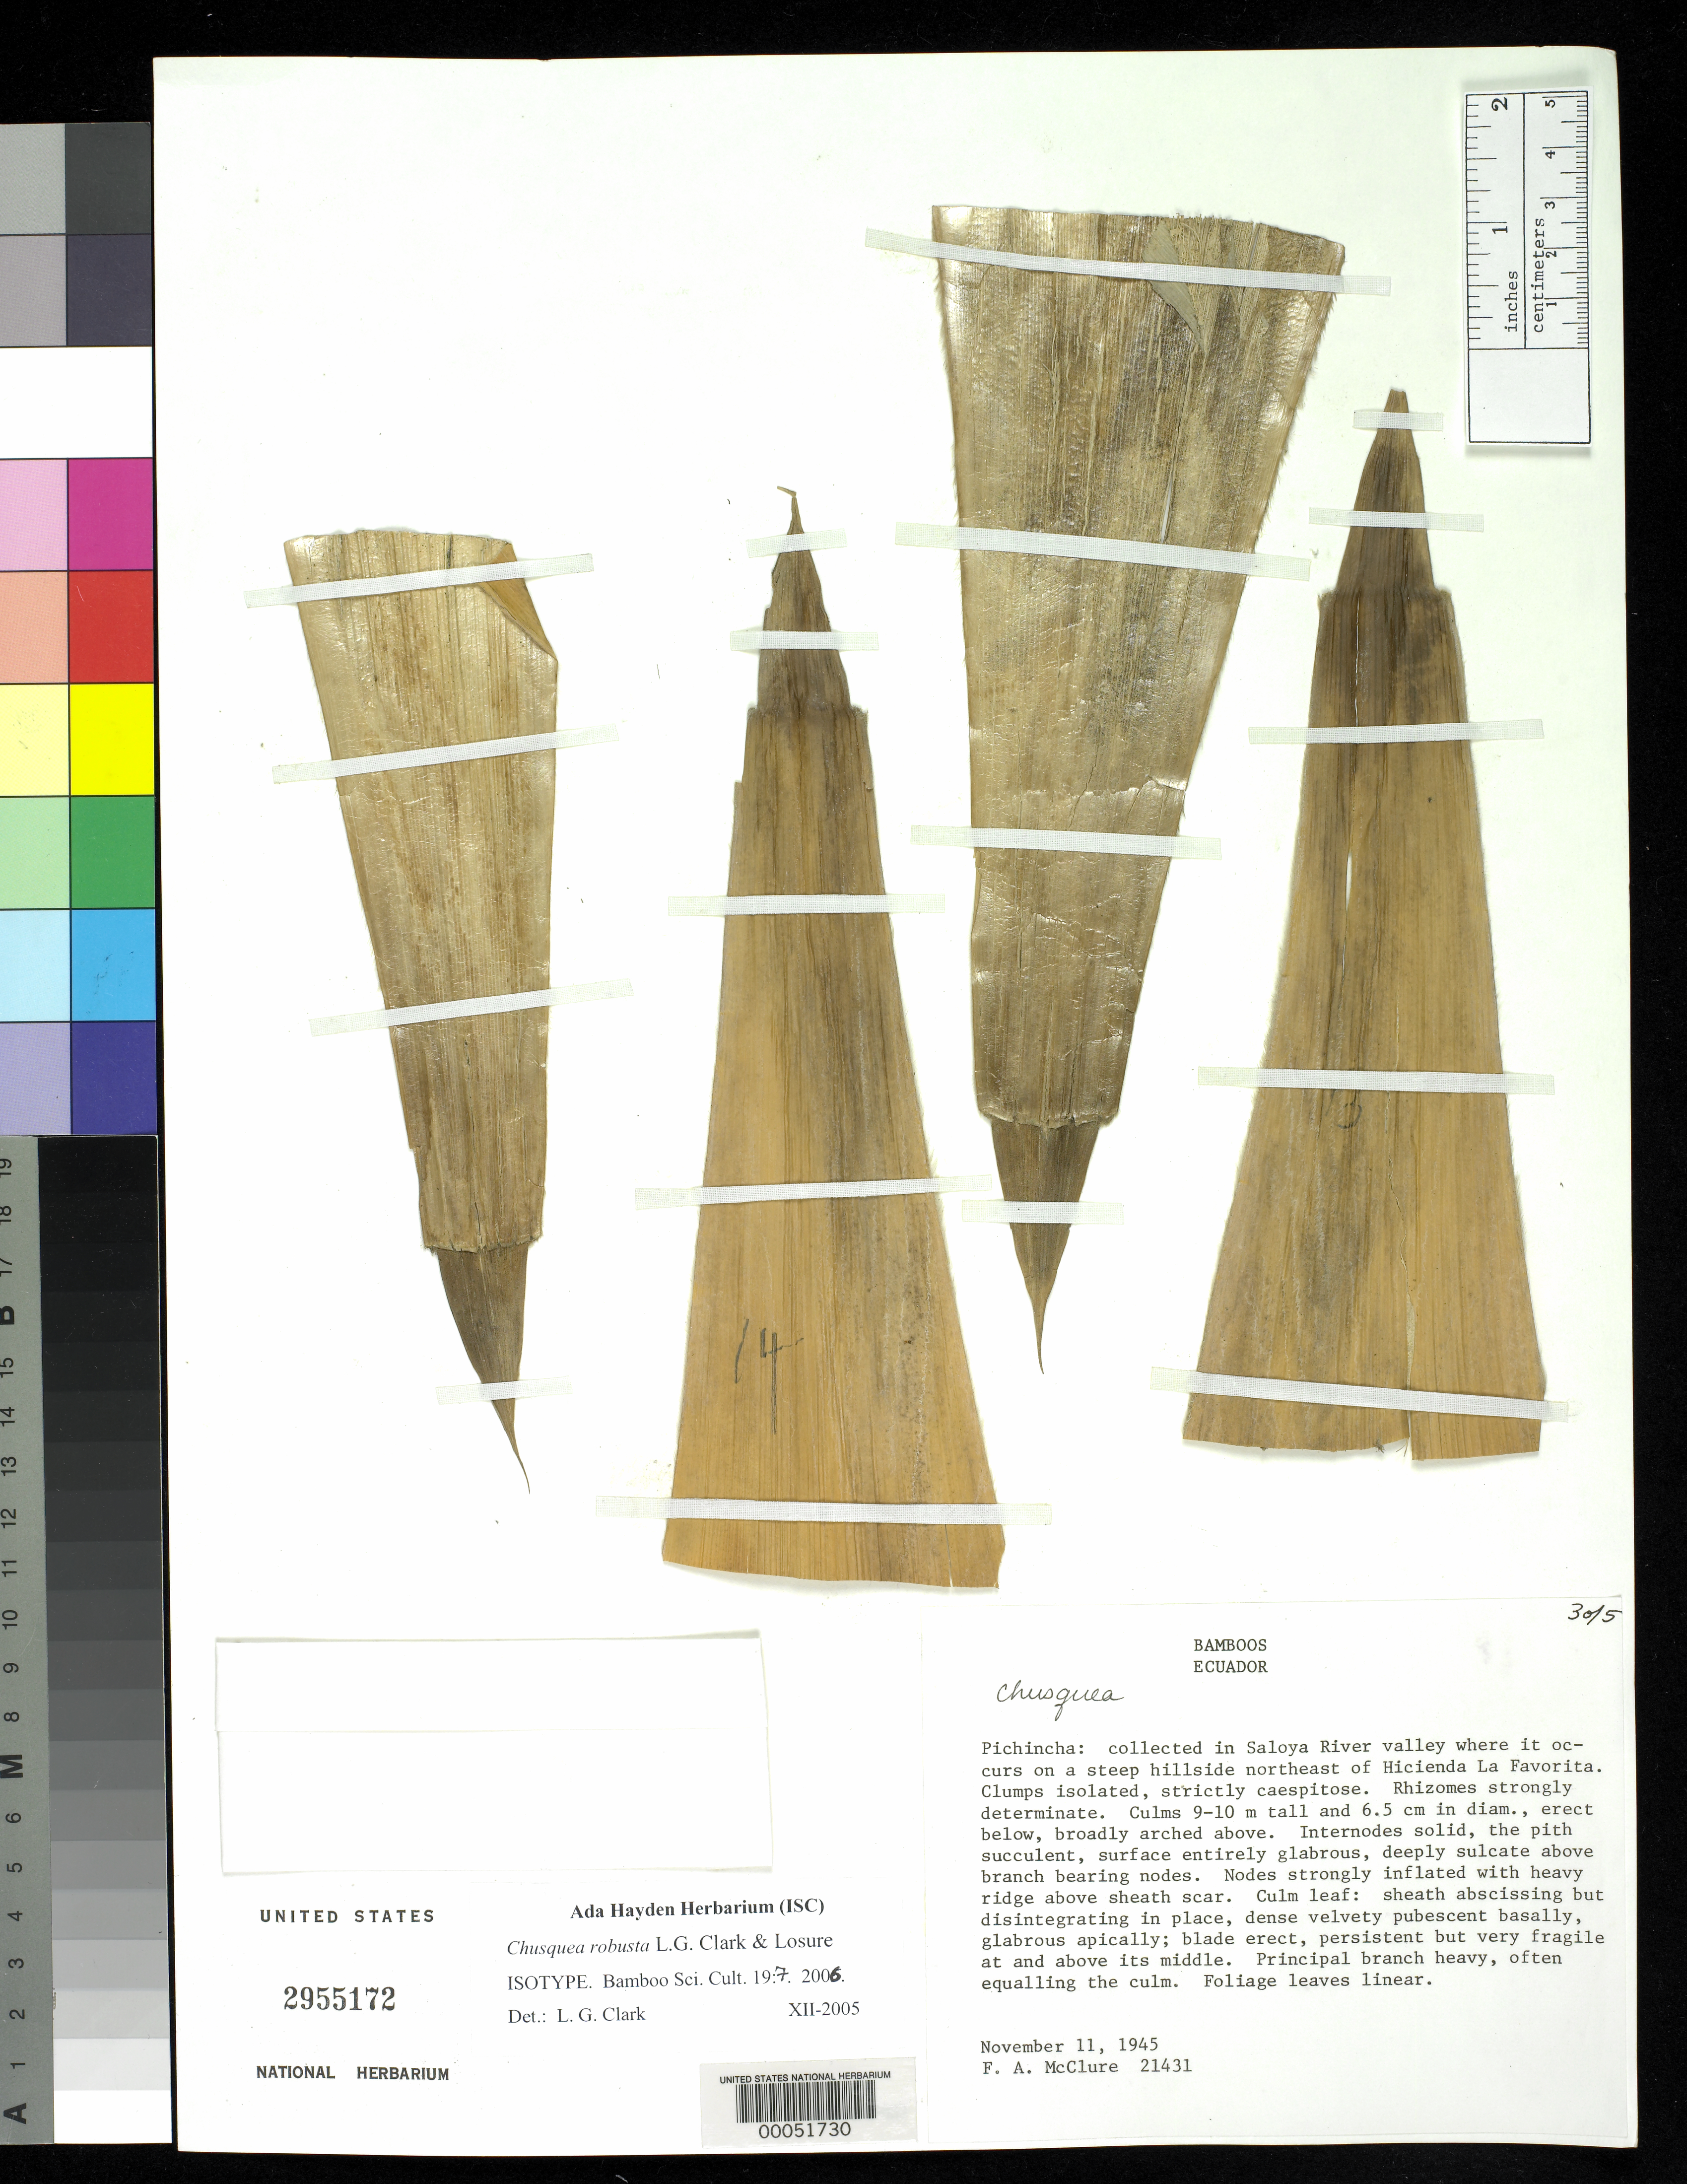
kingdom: Plantae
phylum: Tracheophyta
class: Liliopsida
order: Poales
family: Poaceae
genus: Chusquea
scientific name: Chusquea robusta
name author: L.G. Clark & Losure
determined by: Clark, Lynn G., (ISC), Iowa State University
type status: Isotype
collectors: F. A. McClure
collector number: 21431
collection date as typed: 11 Nov 1945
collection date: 1945-11-11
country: Ecuador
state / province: Pichincha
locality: Pichincha: collected in Saloya river valley where it occurs on a steep hillside northeast of Hacienda La Favorita.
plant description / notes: Specimen mounted on 5 sheets.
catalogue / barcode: US 2955172